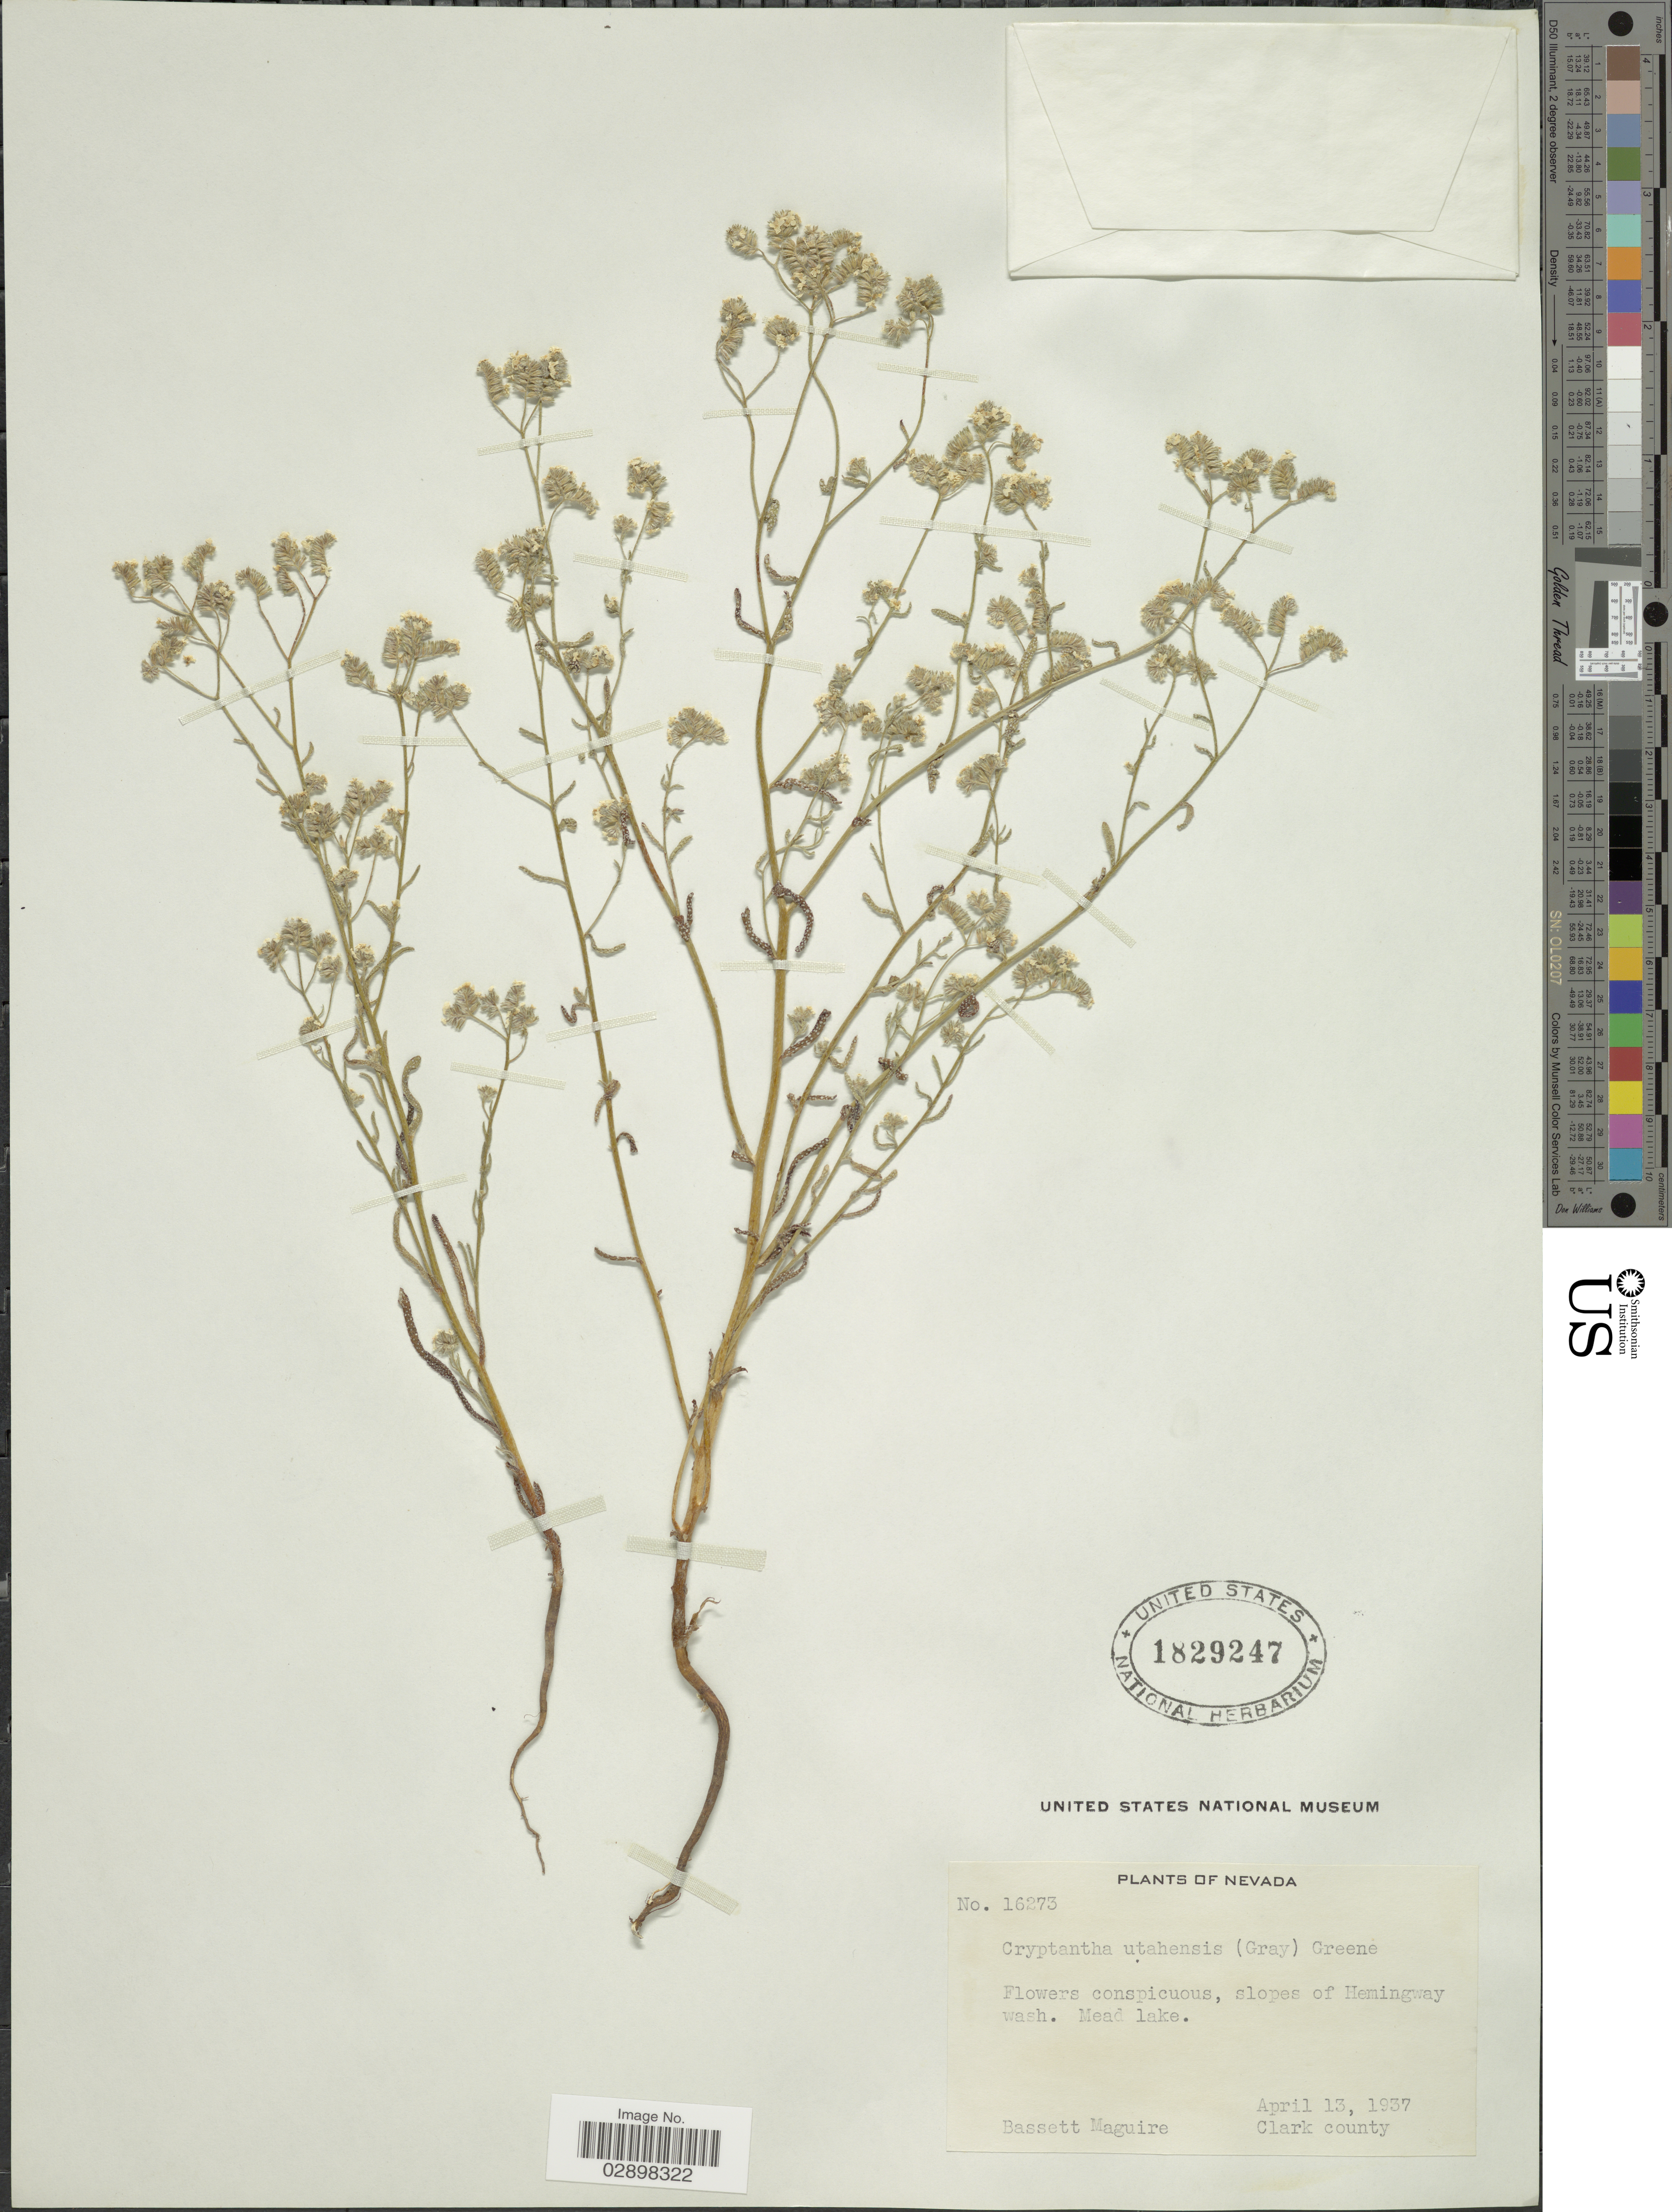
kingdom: Plantae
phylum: Tracheophyta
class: Magnoliopsida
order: Boraginales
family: Boraginaceae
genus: Cryptantha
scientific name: Cryptantha utahensis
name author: (A. Gray) Greene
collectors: B. Maguire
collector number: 16273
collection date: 1937-04-13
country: United States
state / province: Nevada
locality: Slopes of Hemingway wash. Mead lake. Clark County.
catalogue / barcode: US 1829247